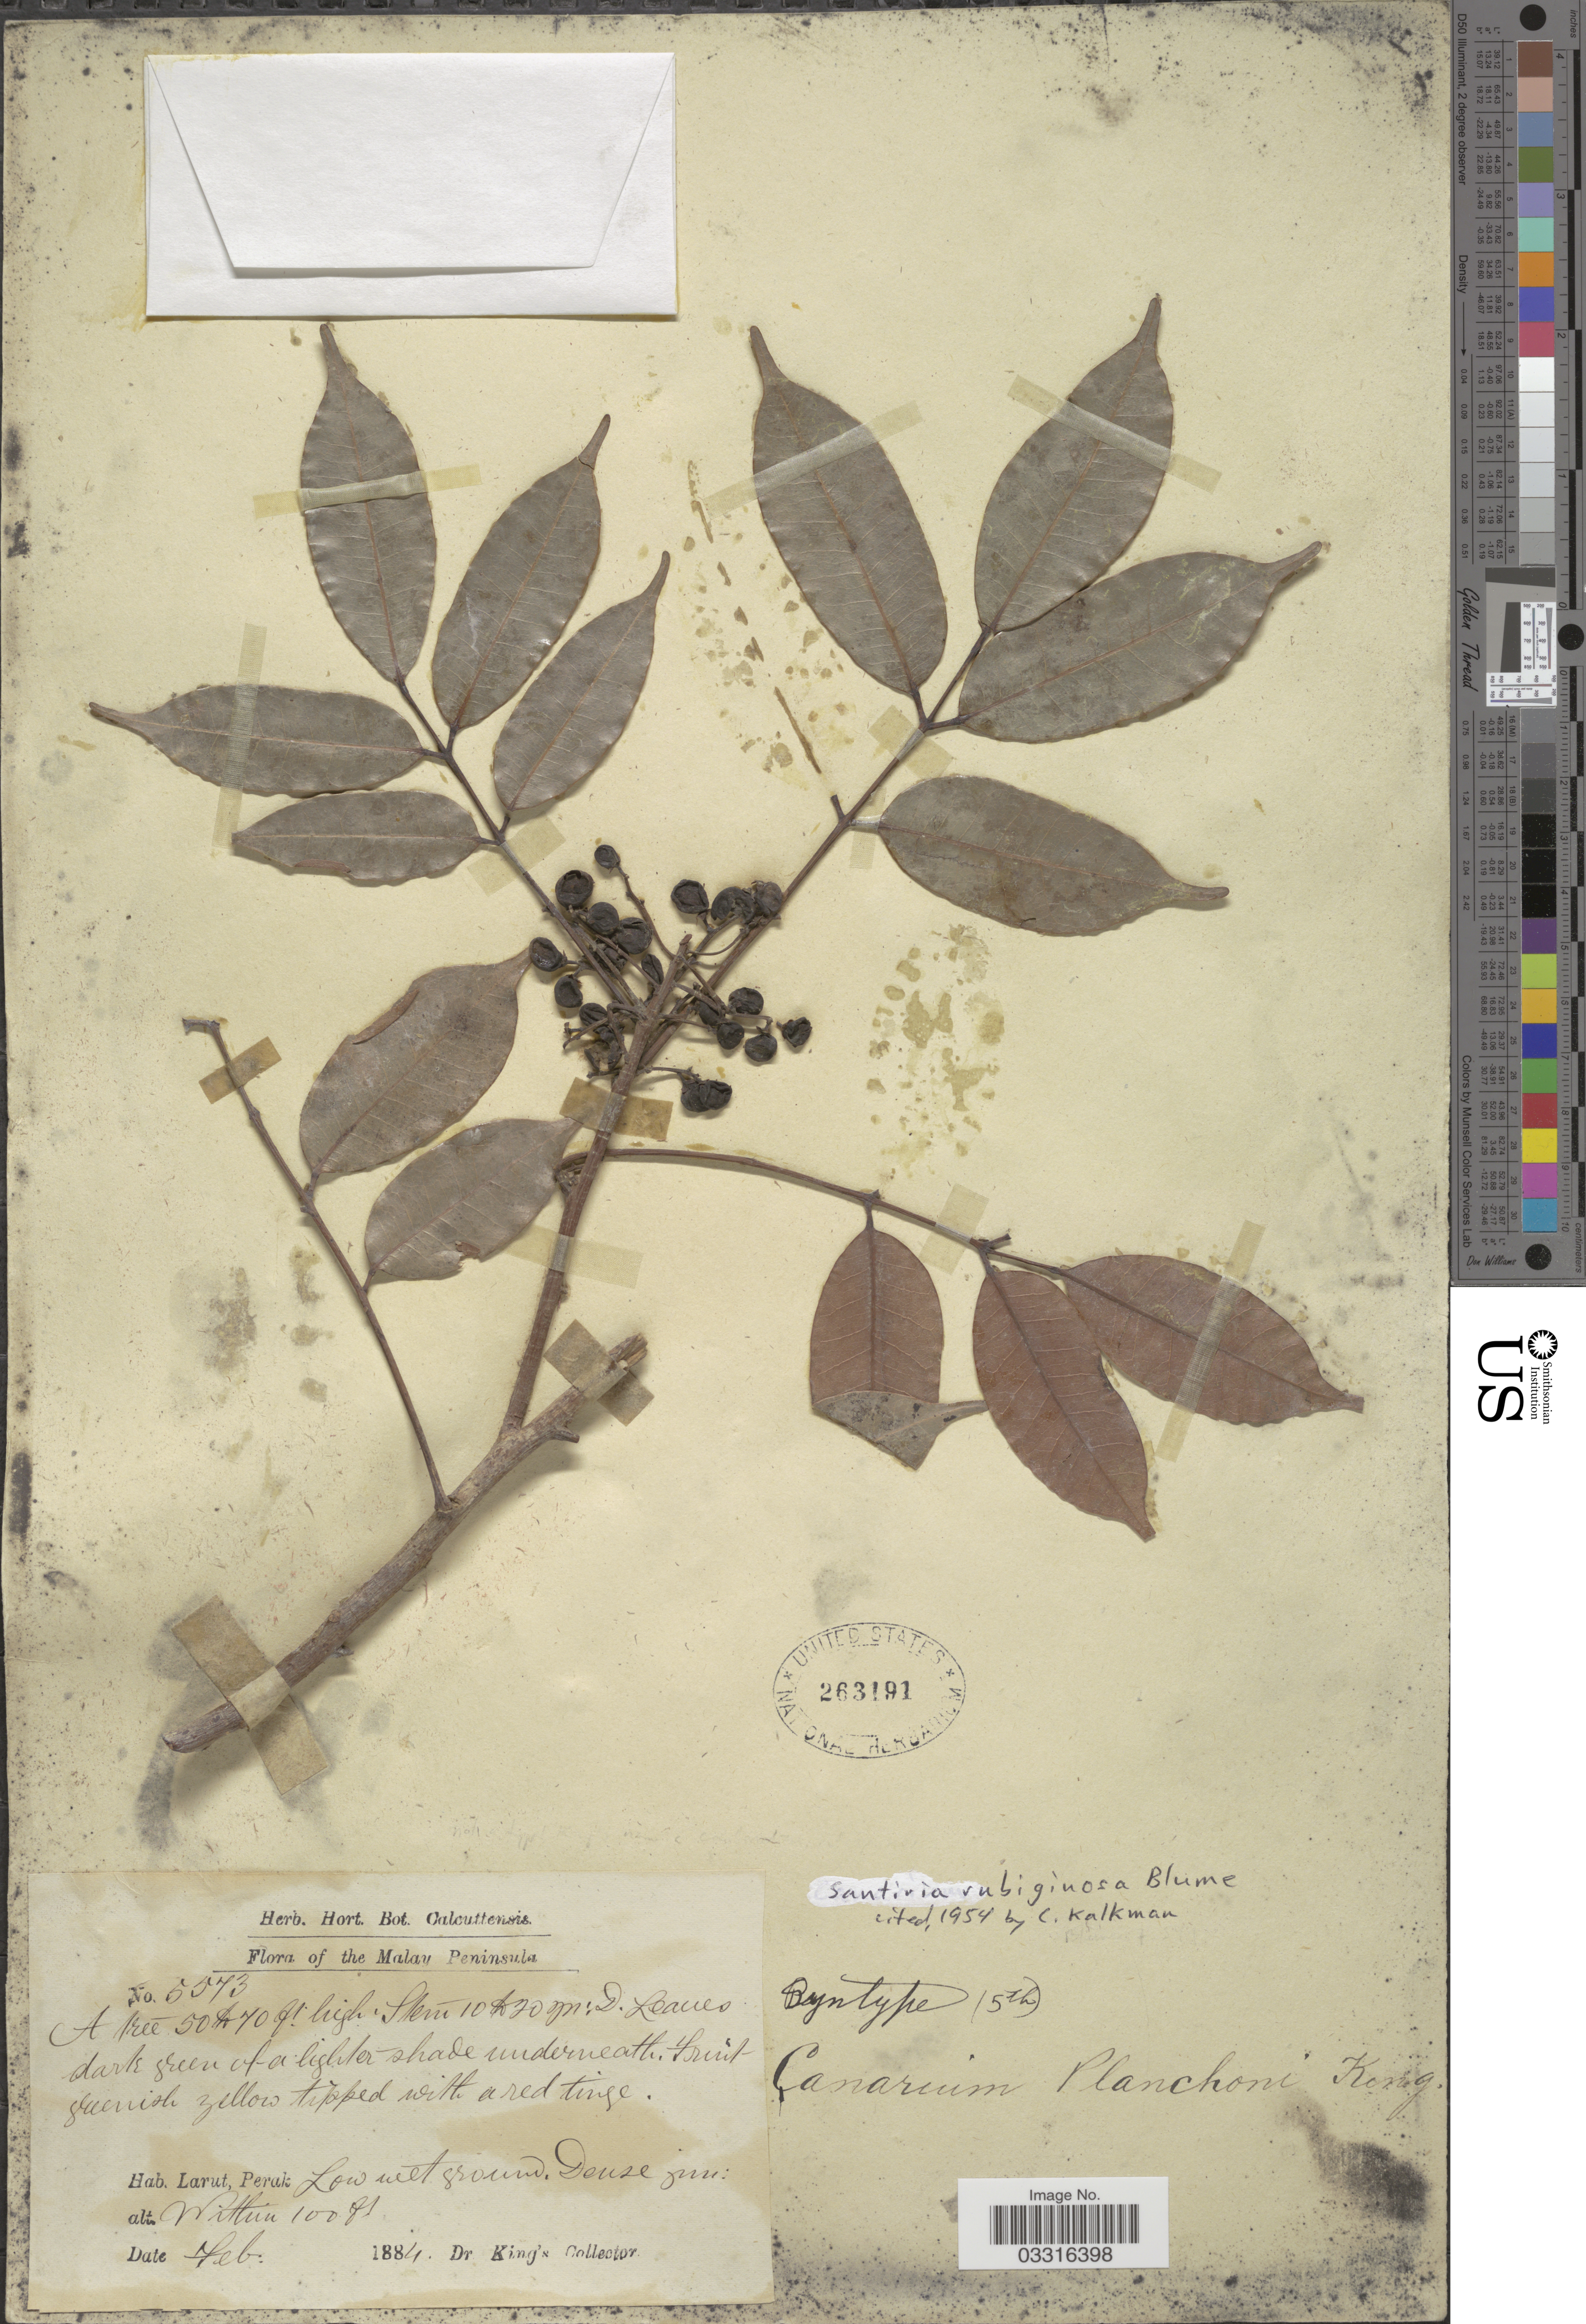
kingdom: Plantae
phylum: Tracheophyta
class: Magnoliopsida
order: Sapindales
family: Burseraceae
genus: Santiria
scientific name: Santiria rubiginosa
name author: Blume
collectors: Dr. King's collector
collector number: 5573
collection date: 1884-02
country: Malaysia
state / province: Perak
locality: Malay Peninsula. Larut.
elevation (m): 30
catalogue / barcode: US 263191